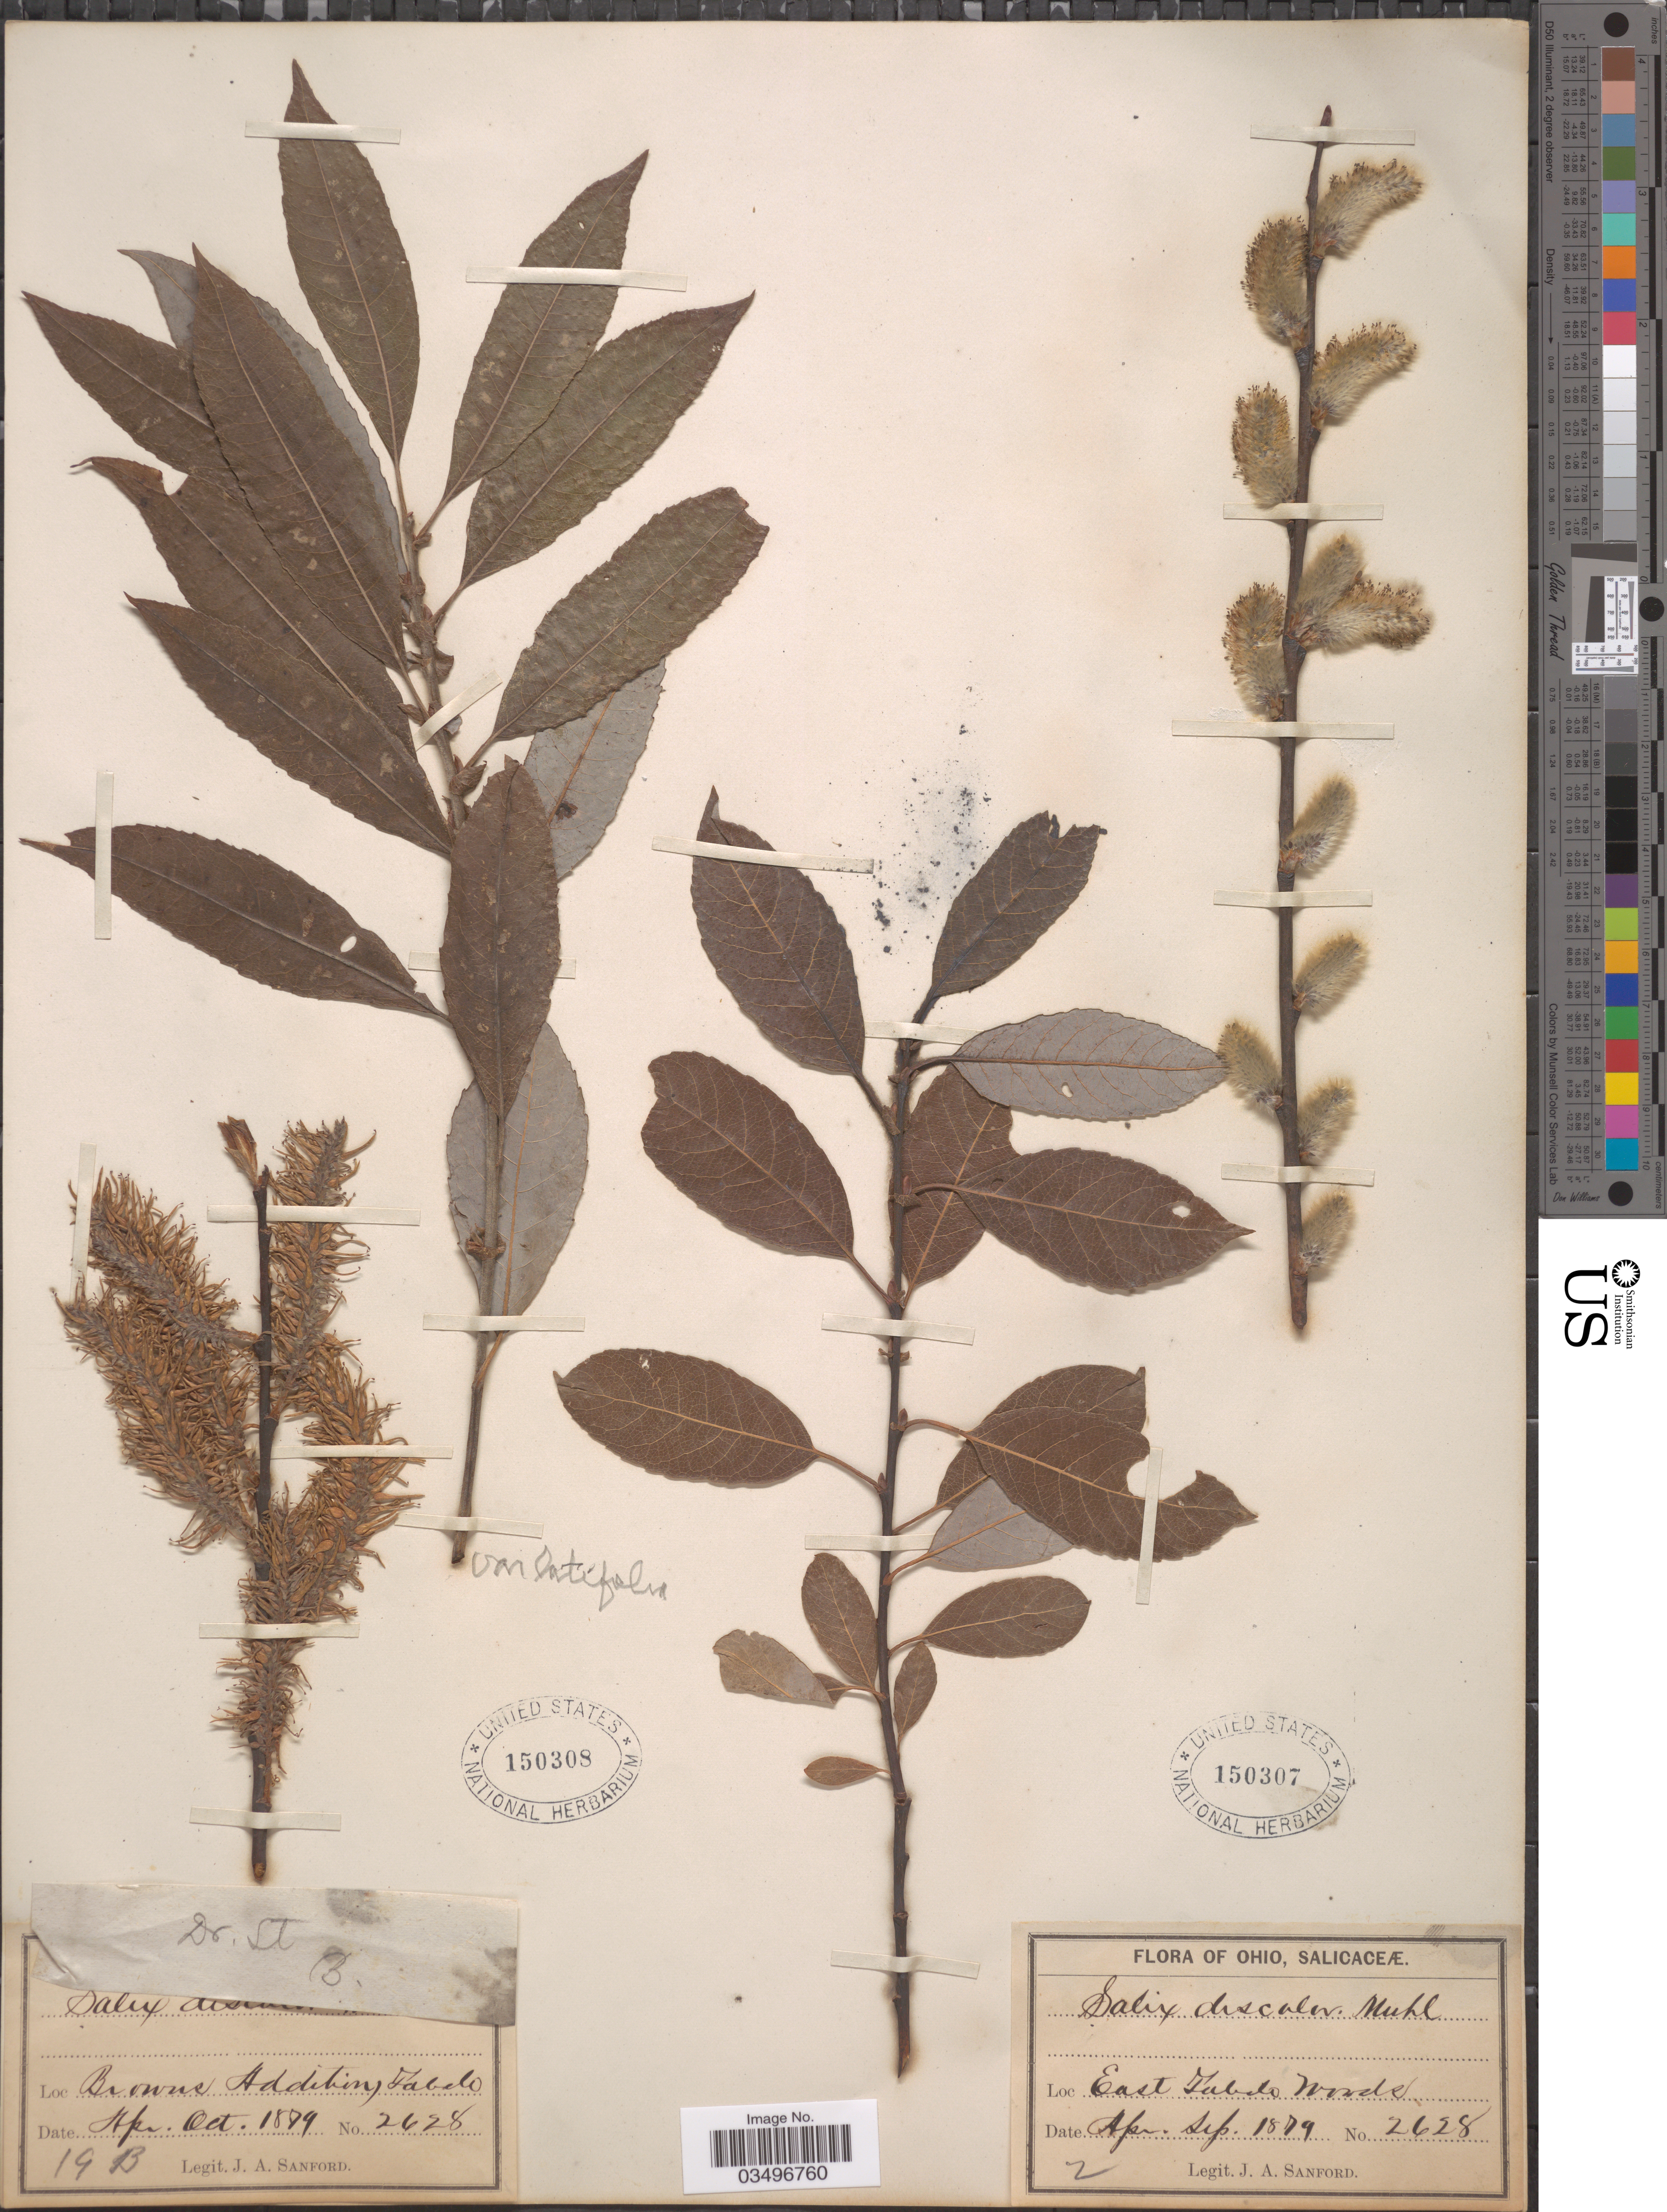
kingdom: Plantae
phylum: Tracheophyta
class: Magnoliopsida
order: Malpighiales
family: Salicaceae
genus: Salix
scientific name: Salix discolor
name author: Muhl.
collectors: J. Sanford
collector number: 2628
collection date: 1879-04/1879-09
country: United States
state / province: Ohio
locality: East Toledo Woods.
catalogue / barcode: US 150307-2